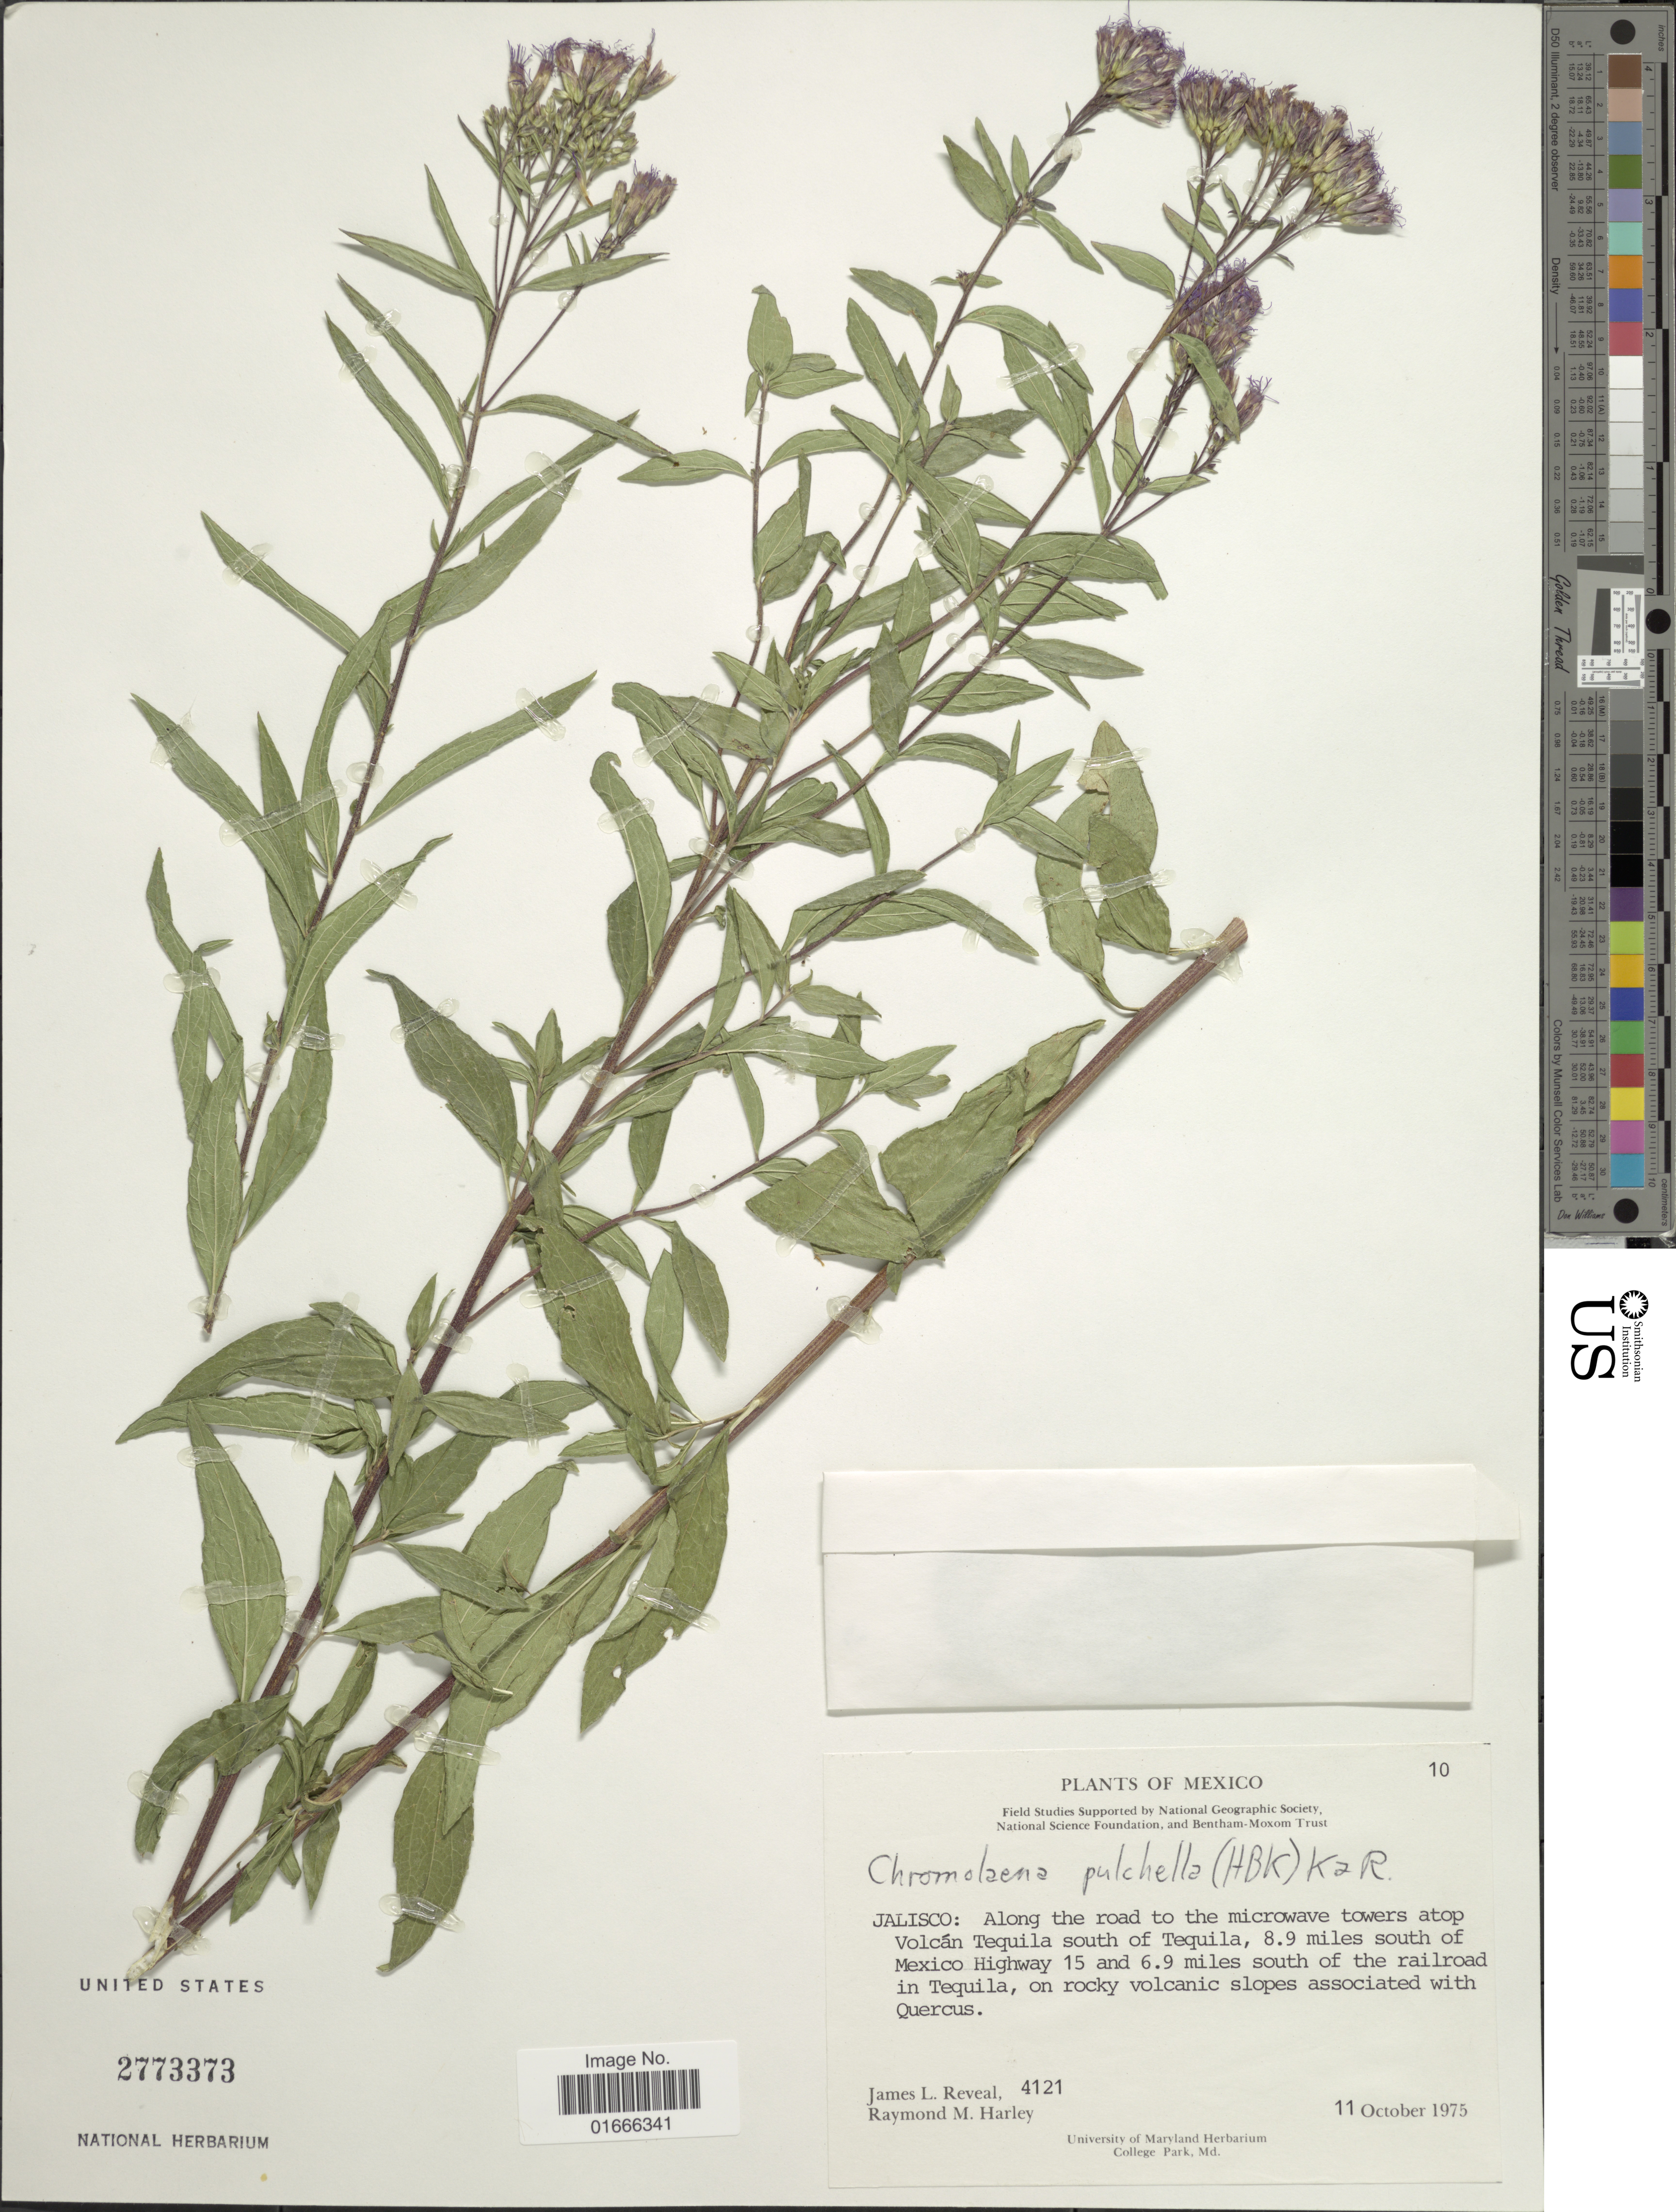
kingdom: Plantae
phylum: Tracheophyta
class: Magnoliopsida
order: Asterales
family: Asteraceae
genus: Chromolaena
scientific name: Chromolaena pulchella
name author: (Kunth) R.M. King & H. Rob.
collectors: J. L. Reveal & R. M. Harley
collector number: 4121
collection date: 1975-10-11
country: Mexico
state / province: Jalisco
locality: Along the road to the microwave towers atop Volcan Tequilla south of Tequila, 8.9 miles south of Mexico Highway 15 and 6.9 miles south of the railroad in Tequila, on rocky volcanic slopes associated with Quercus.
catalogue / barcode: US 2773373